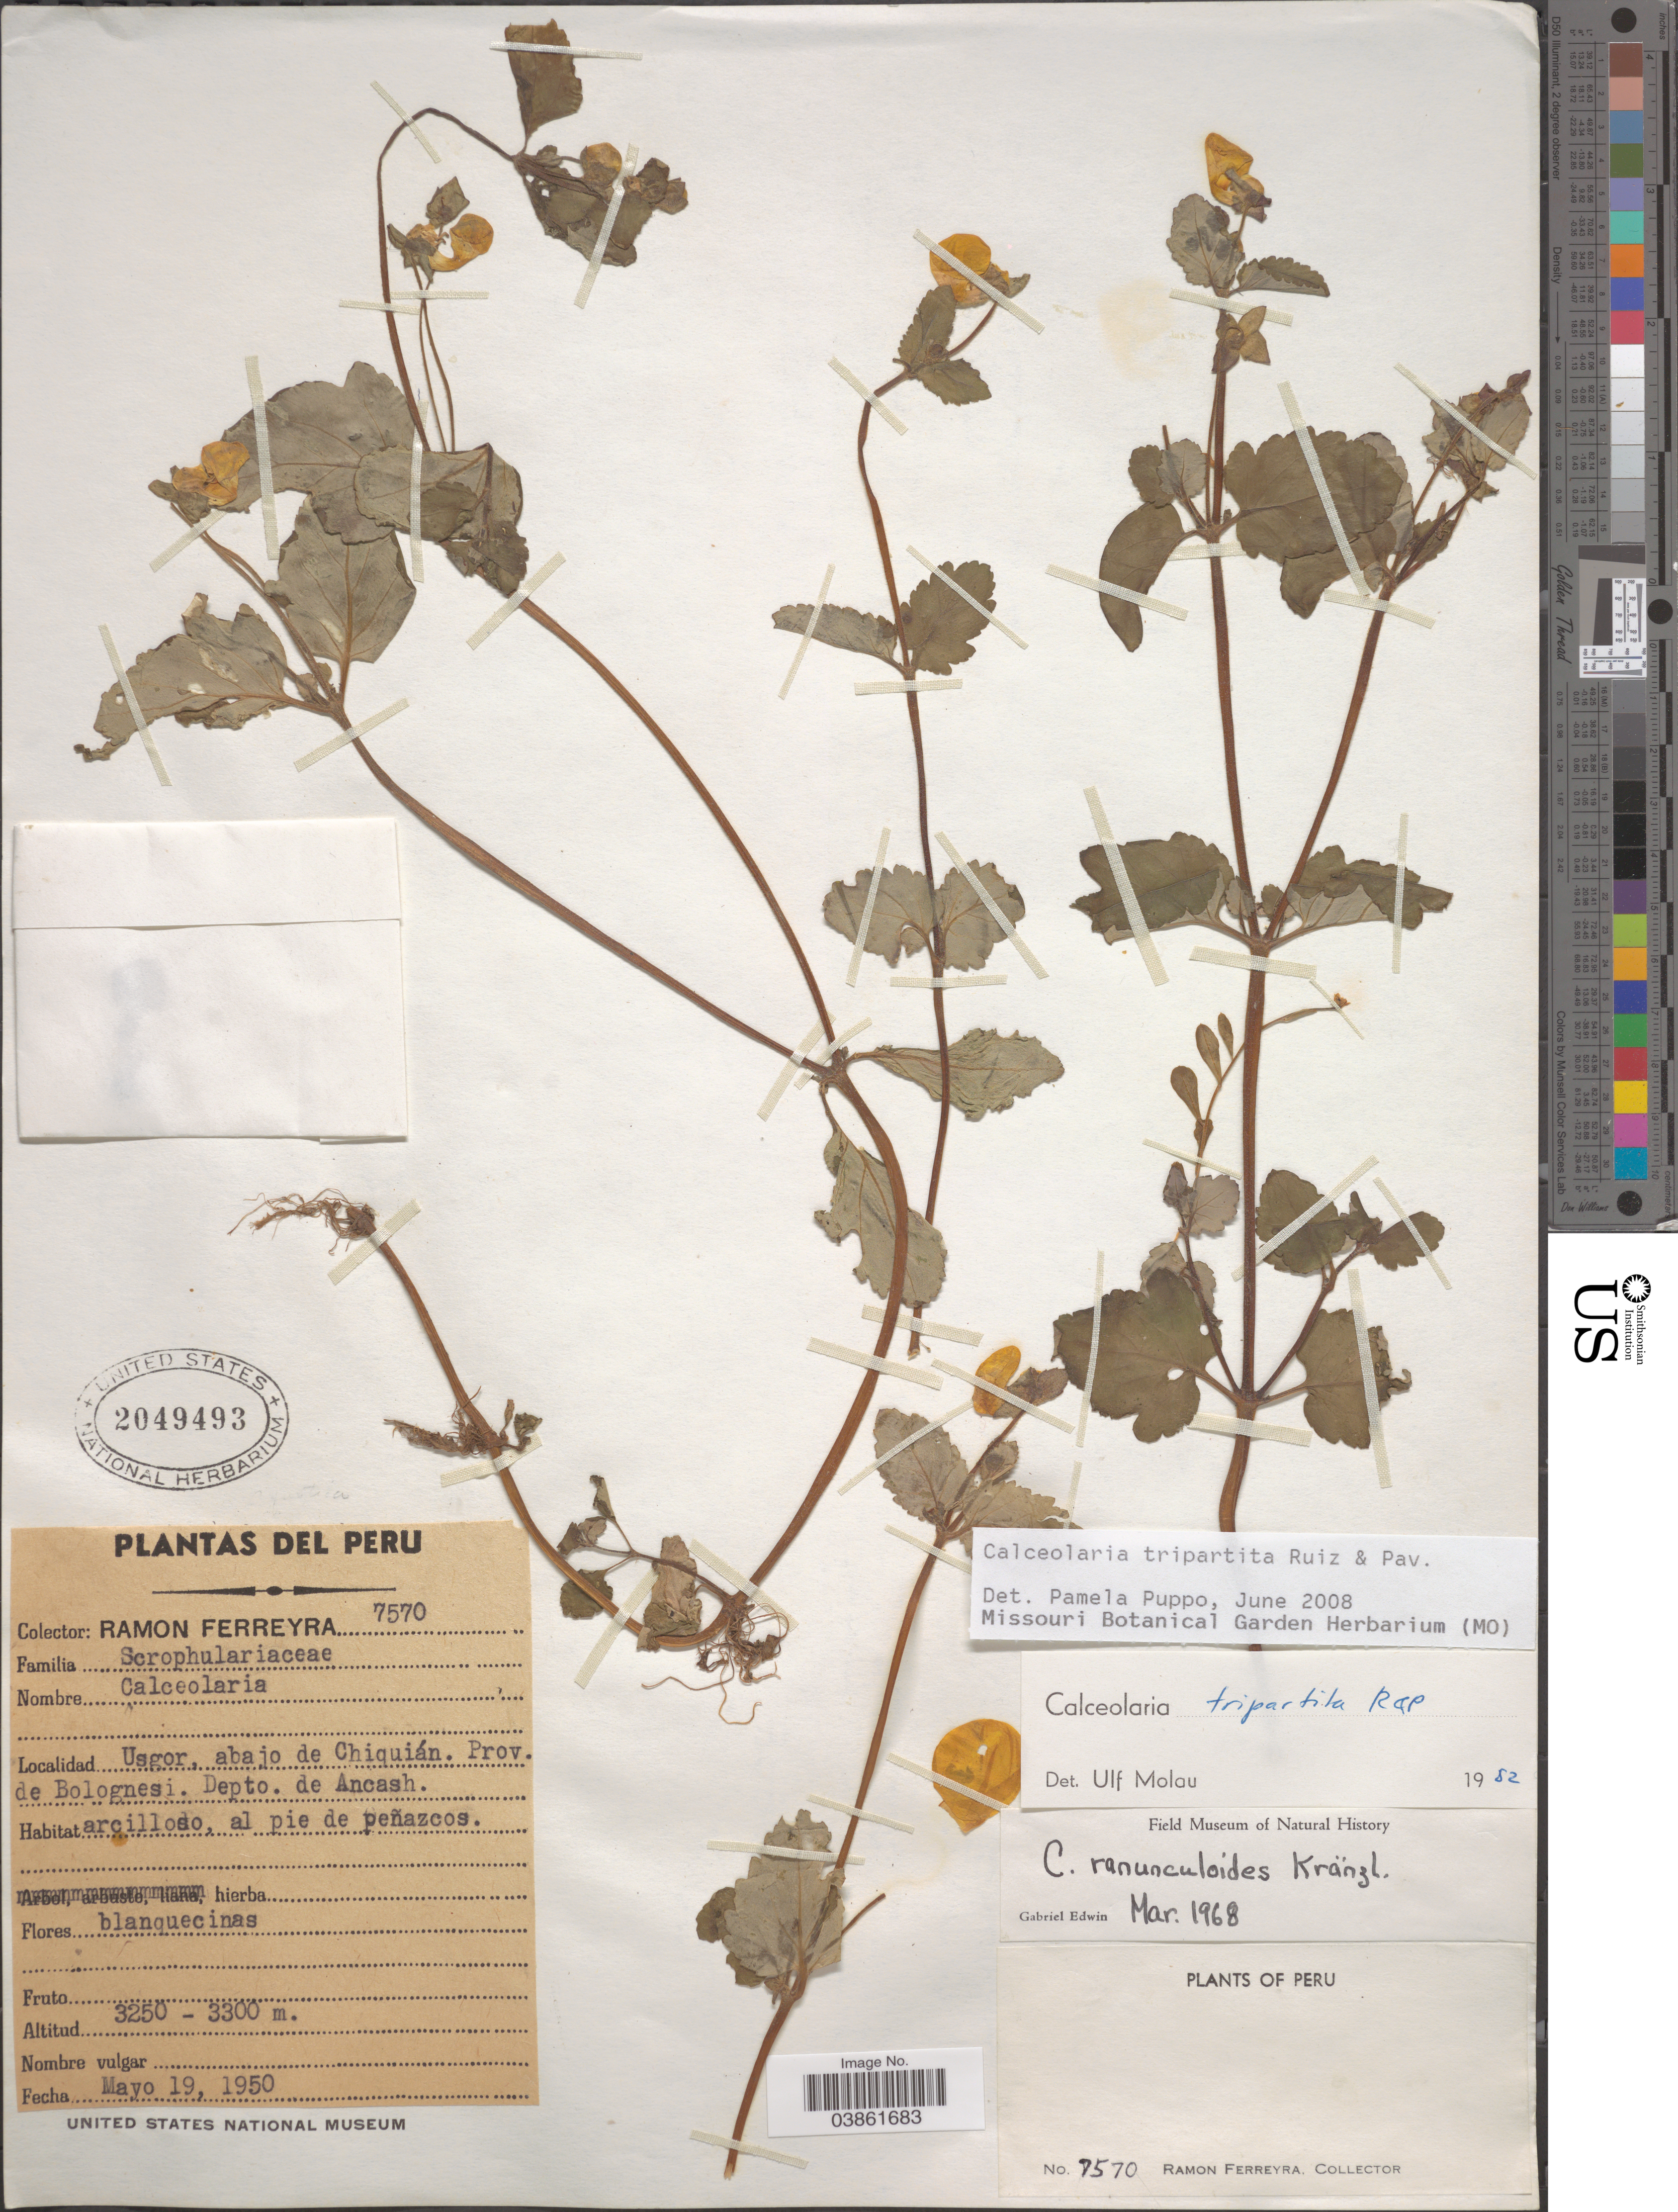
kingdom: Plantae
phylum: Tracheophyta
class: Magnoliopsida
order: Lamiales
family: Calceolariaceae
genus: Calceolaria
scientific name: Calceolaria tripartita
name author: Ruiz & Pav.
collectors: R. A. Ferreyra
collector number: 7570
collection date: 1950-05-19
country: Peru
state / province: Ancash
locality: Usgor, abajo de Chiquián. Prov. de Bolognesi. Depto. de Ancash.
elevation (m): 3250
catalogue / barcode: US 2049493